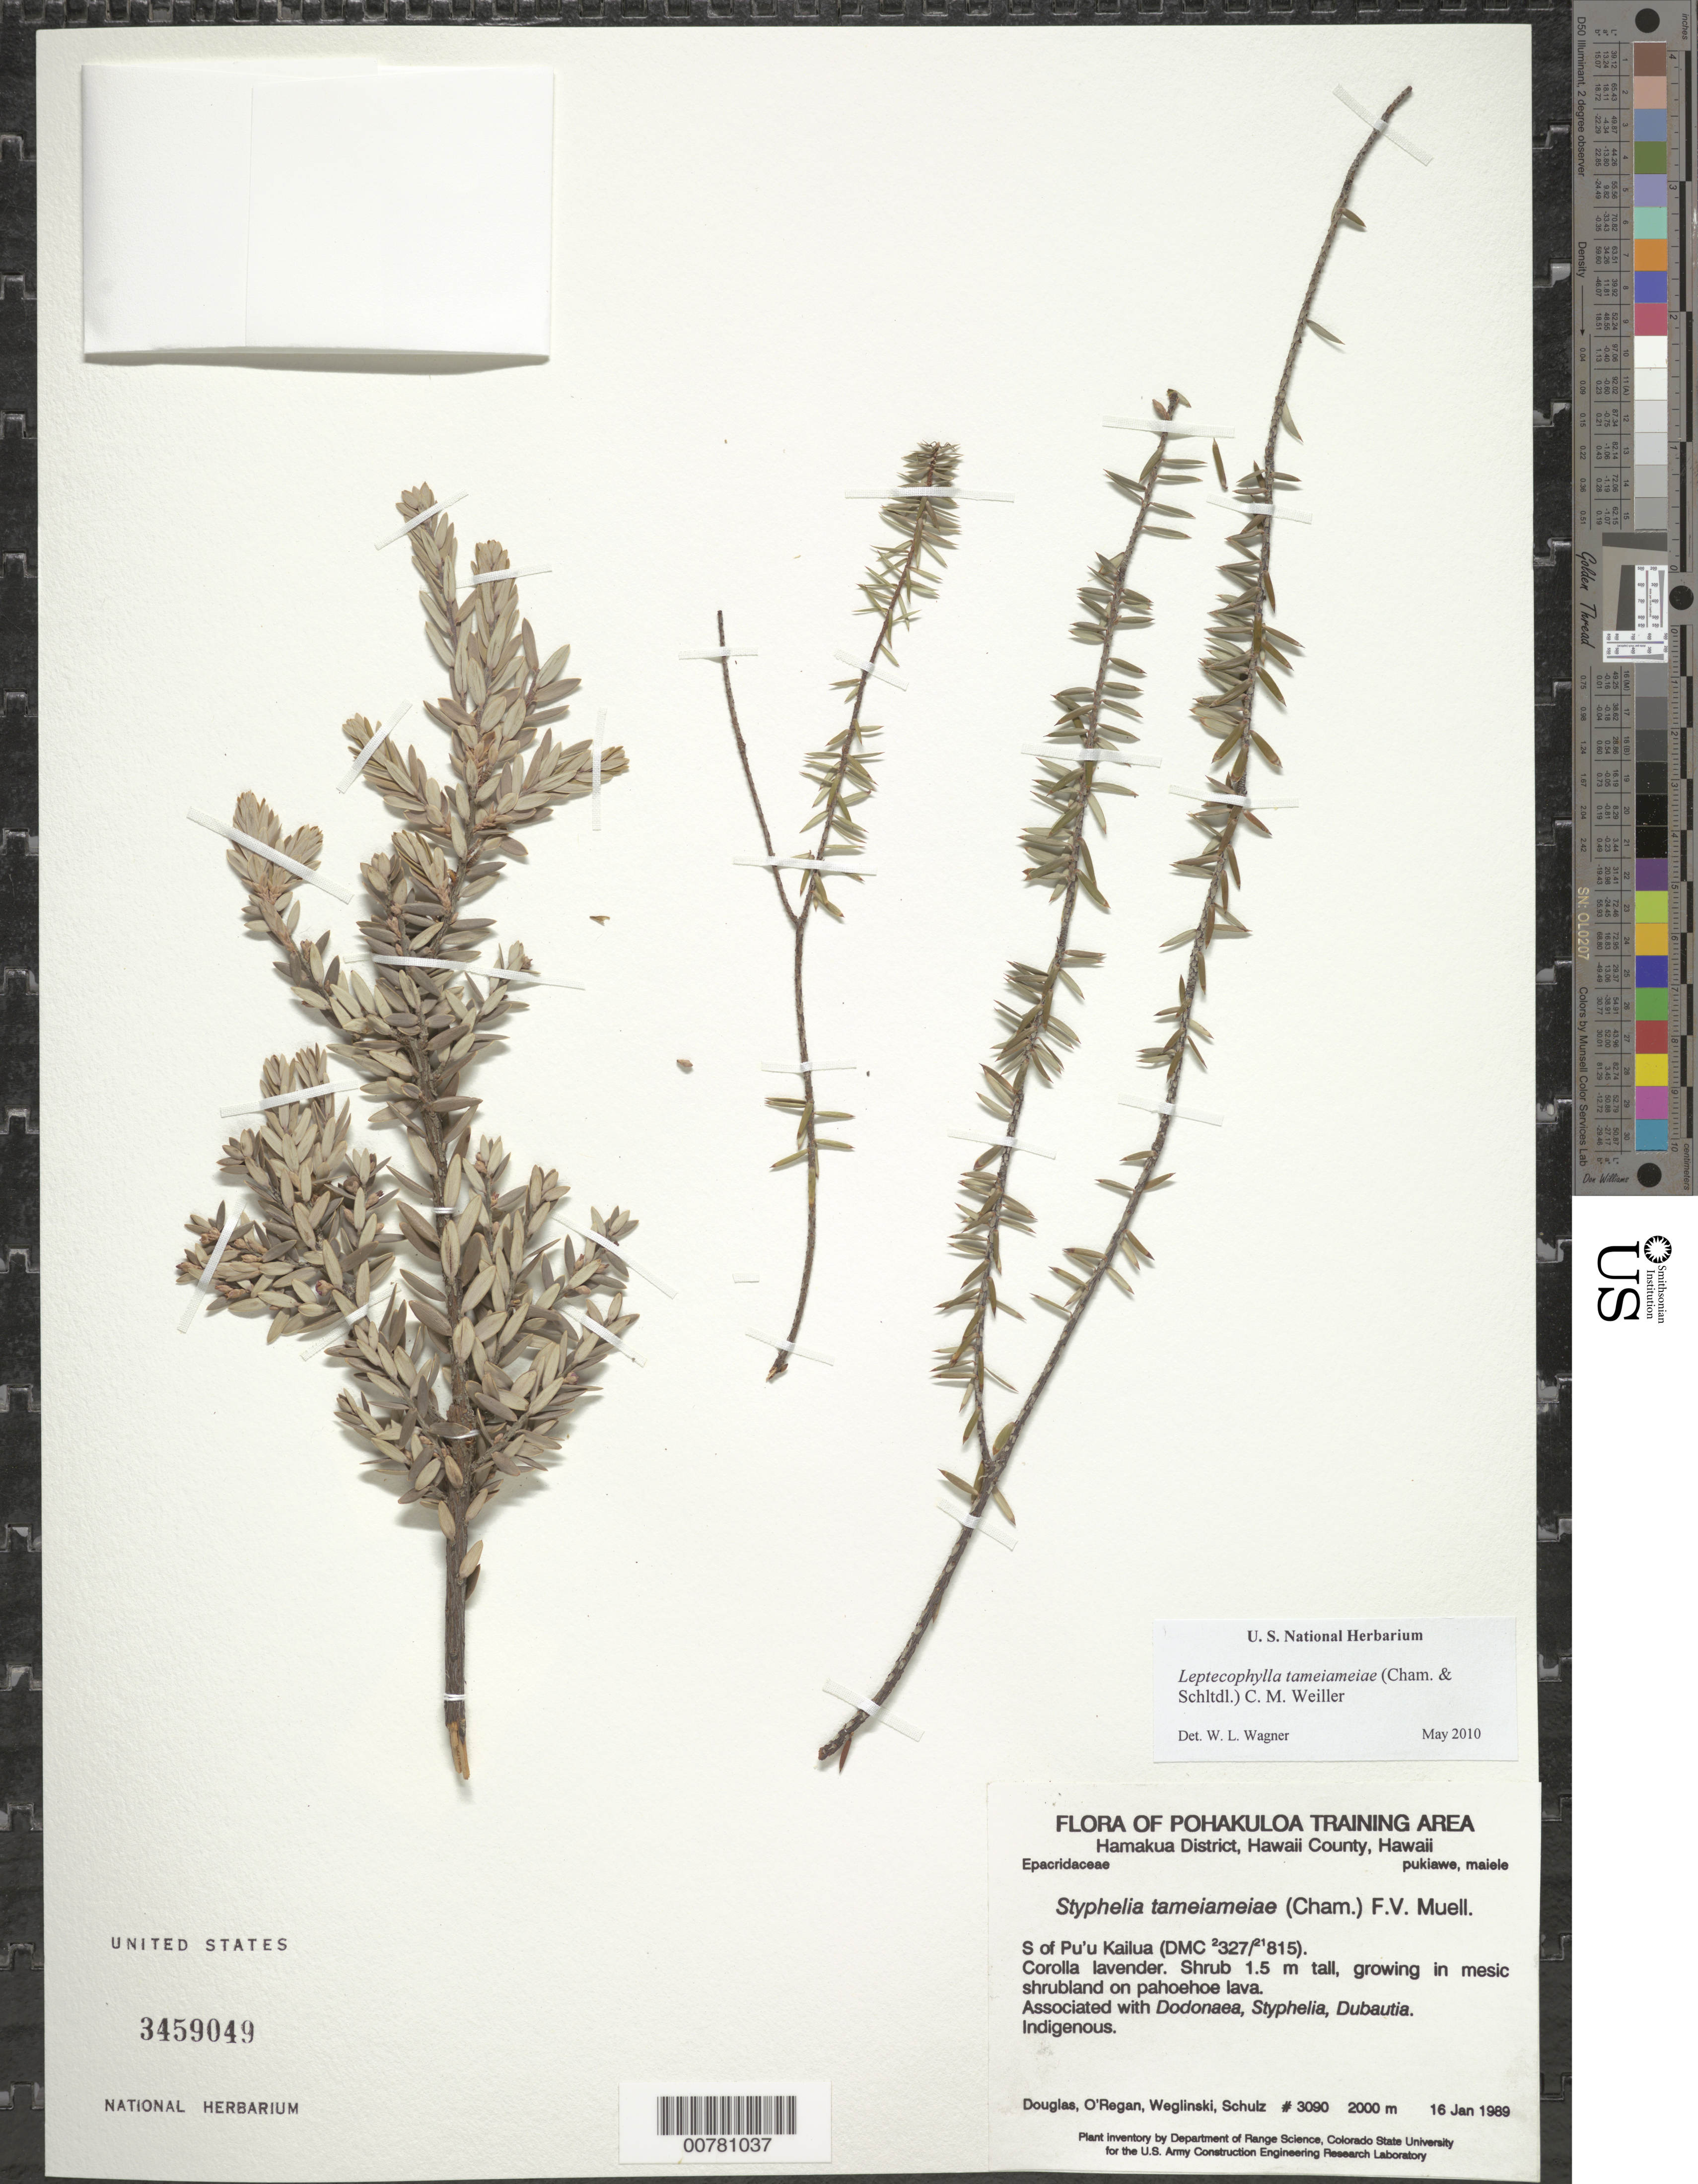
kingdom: Plantae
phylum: Tracheophyta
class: Magnoliopsida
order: Ericales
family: Ericaceae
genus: Leptecophylla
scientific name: Leptecophylla tameiameiae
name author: (Cham. & Schltdl.) C.M. Weiller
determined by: Wagner, W. L., (BOT), Smithsonian Institution - National Museum of Natural History (UNITED STATES)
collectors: P. Douglas, O'Regan, Weglinski & Schulz, --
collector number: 3090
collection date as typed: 16 Jan 1989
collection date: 1989-01-16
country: United States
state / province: Hawaii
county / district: Honolulu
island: Hawaii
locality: S. of Pu'u Kailua (DMC 2.327/21.815)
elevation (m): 2000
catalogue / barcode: US 3459049